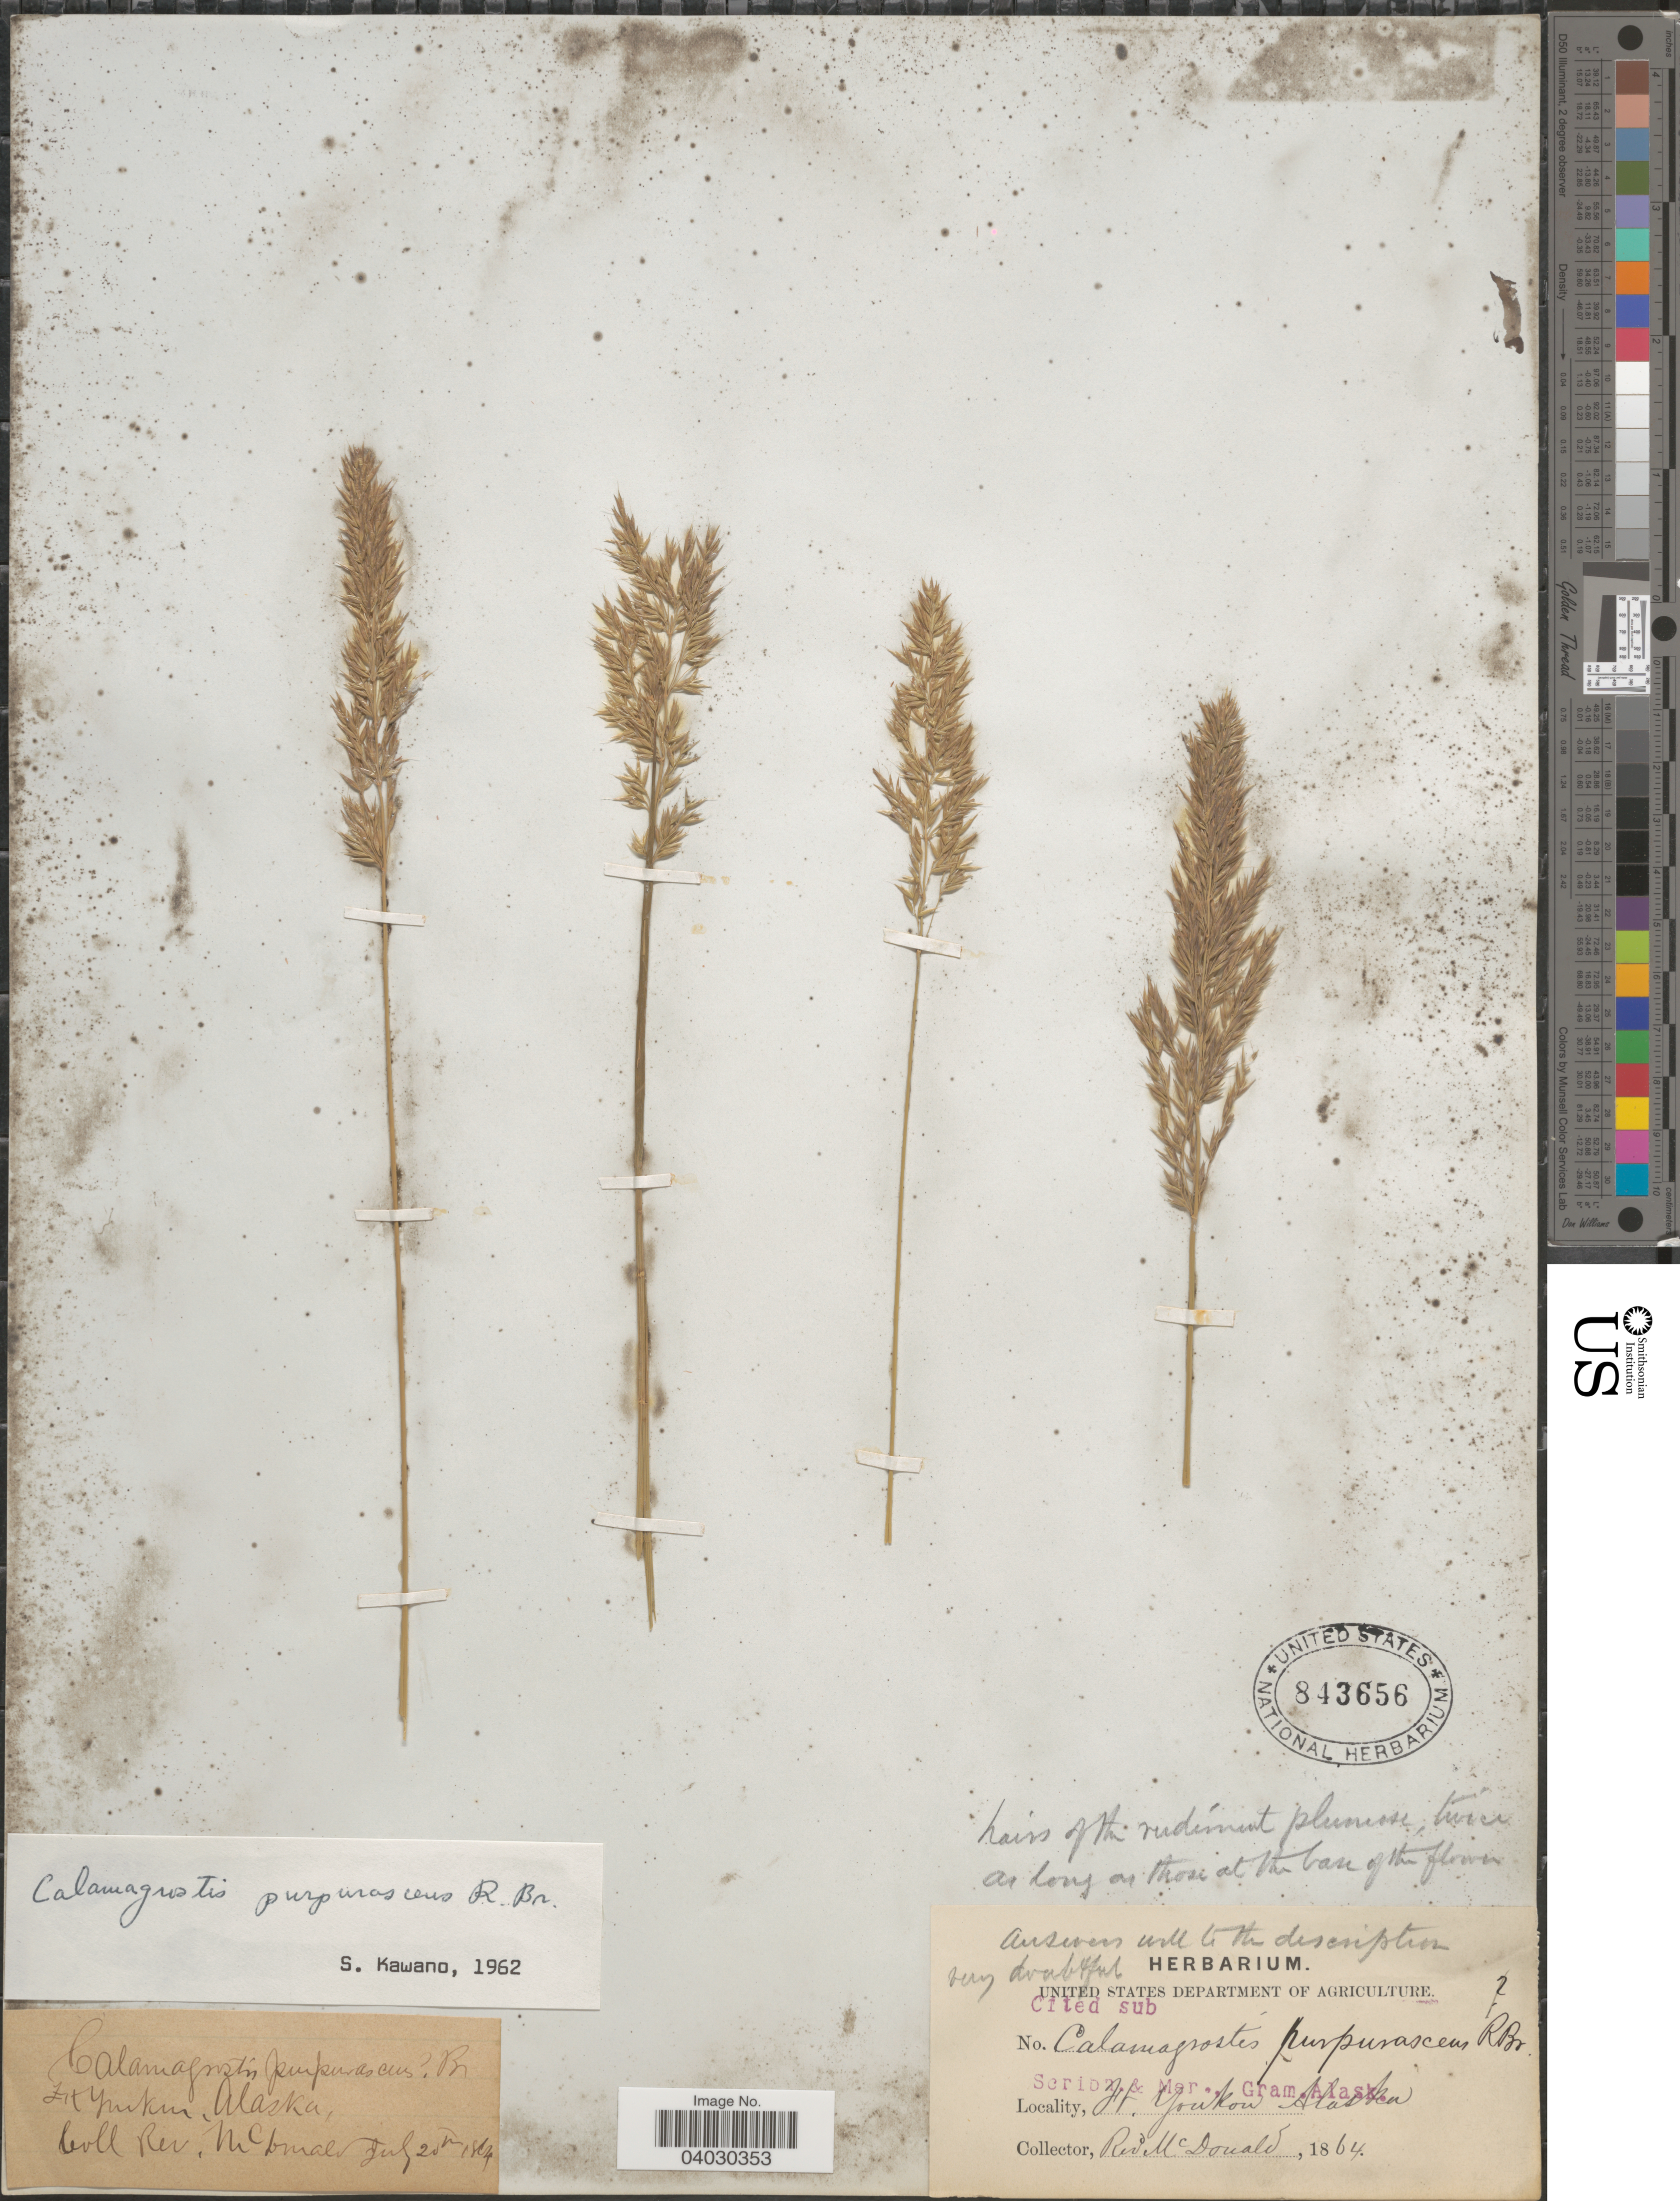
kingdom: Plantae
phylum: Tracheophyta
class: Liliopsida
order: Poales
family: Poaceae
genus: Calamagrostis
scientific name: Calamagrostis purpurascens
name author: R. Br.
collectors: Rev. McDonald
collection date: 1864-07-20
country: United States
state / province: Alaska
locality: Ft. Youkon.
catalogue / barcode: US 843656